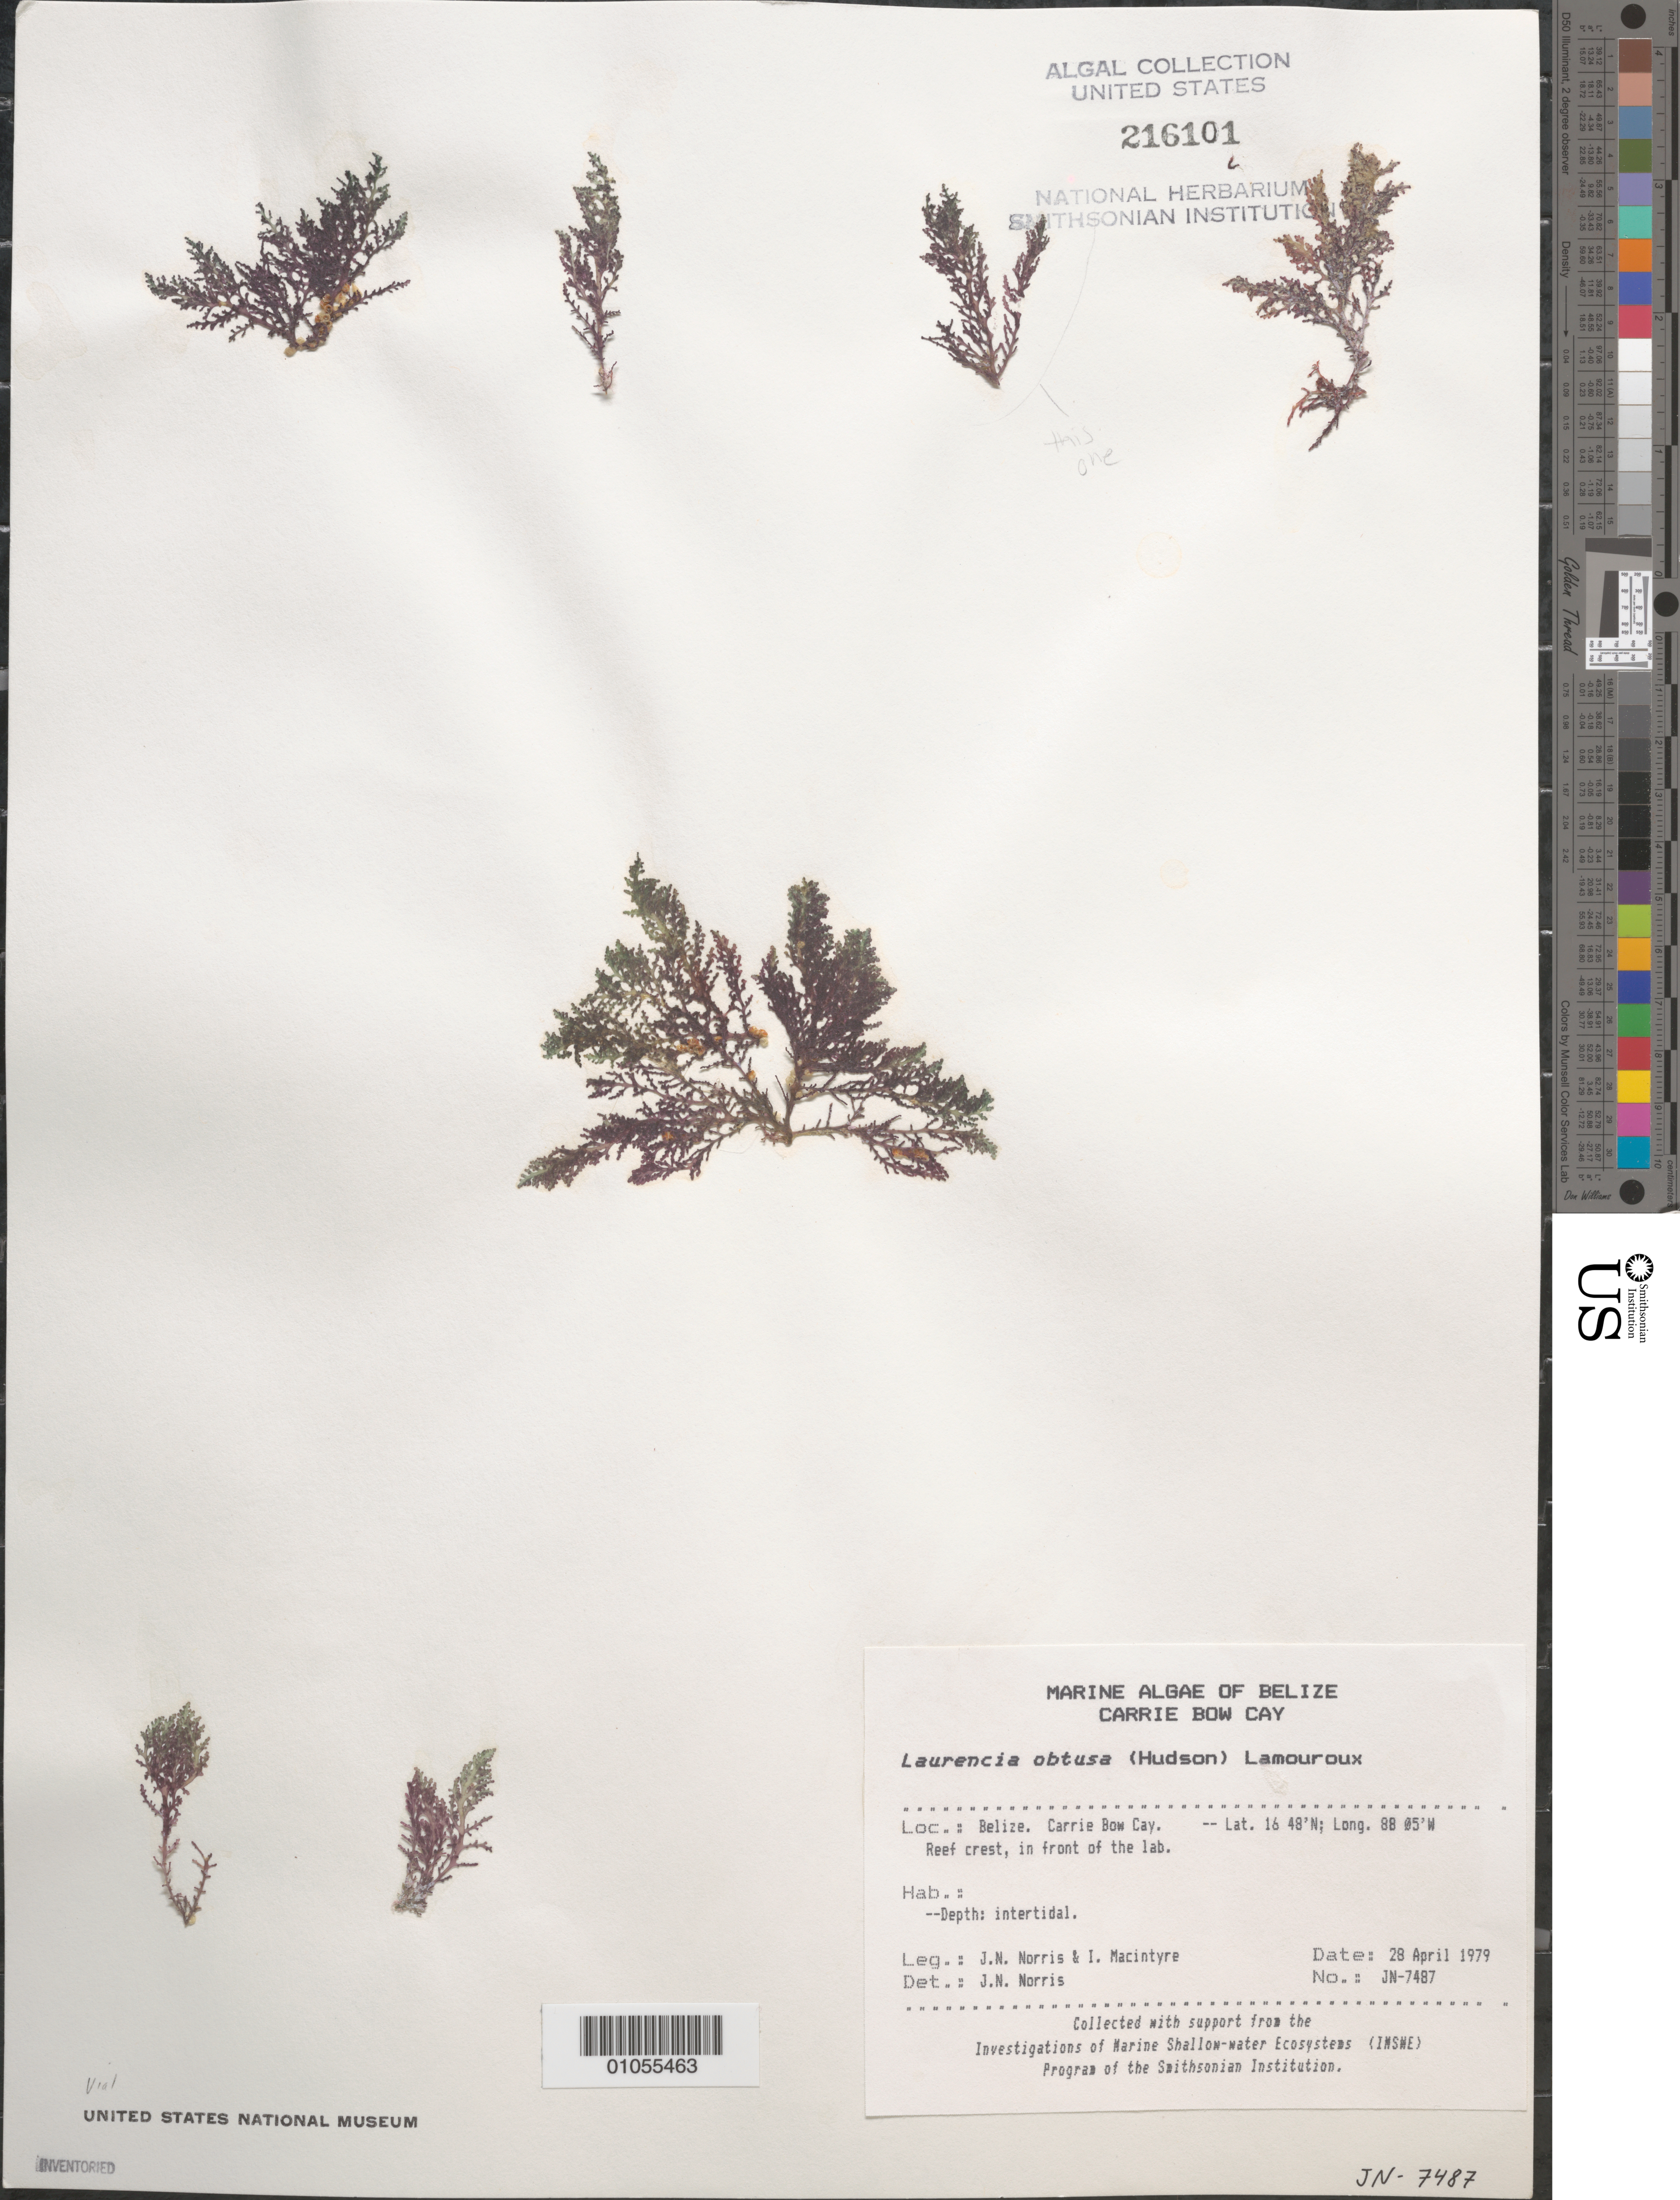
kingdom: Plantae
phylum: Rhodophyta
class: Florideophyceae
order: Ceramiales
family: Rhodomelaceae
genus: Laurencia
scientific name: Laurencia obtusa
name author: (Huds.) J.V.Lamouroux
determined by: Norris, James N.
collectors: J. N. Norris & I. Macintyre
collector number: JN-7487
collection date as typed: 28 Apr 1979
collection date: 1979-04-28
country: Belize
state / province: Stann Creek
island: Carrie Bow Cay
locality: Reef crest in front of the laboratory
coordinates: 16 48'N, 88 05'W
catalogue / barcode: US 216101